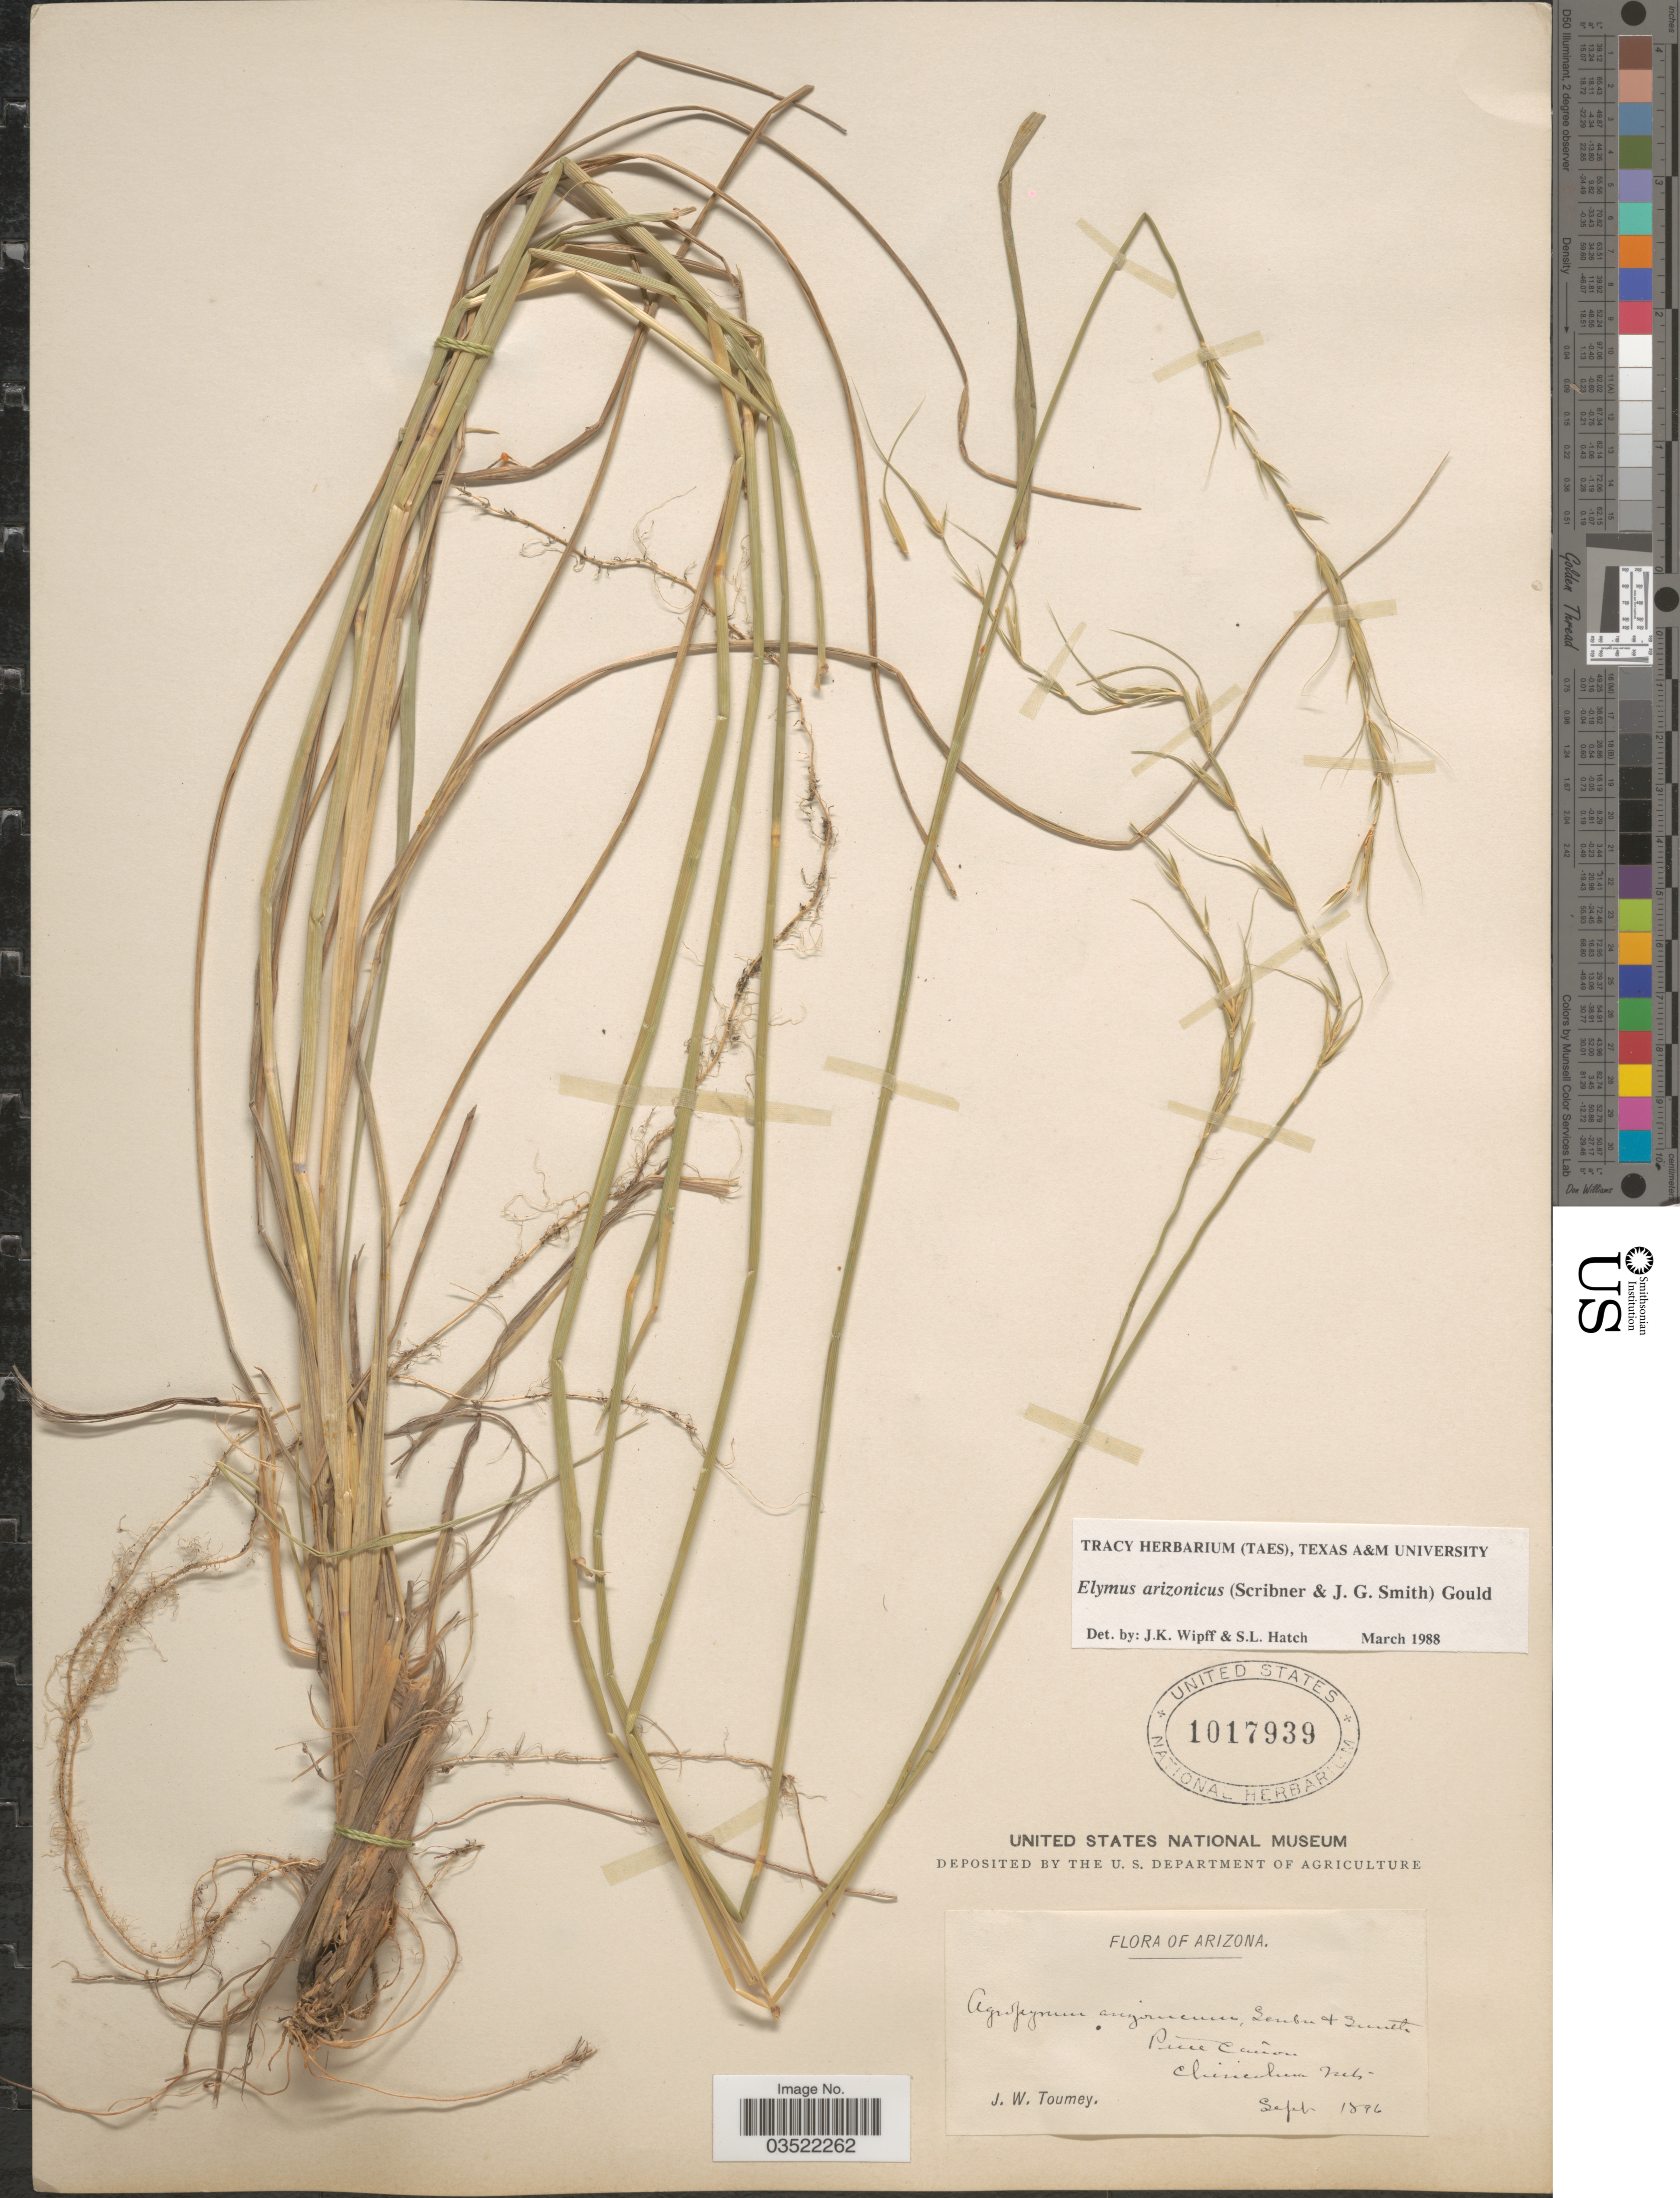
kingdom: Plantae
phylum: Tracheophyta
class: Liliopsida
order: Poales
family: Poaceae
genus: Elymus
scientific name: Elymus trachycaulus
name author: (Link) Gould ex Shinners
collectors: J. W. Toumey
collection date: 1896-09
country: United States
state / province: Arizona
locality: Pine Cañon. Chiricahua Mts.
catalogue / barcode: US 1017393